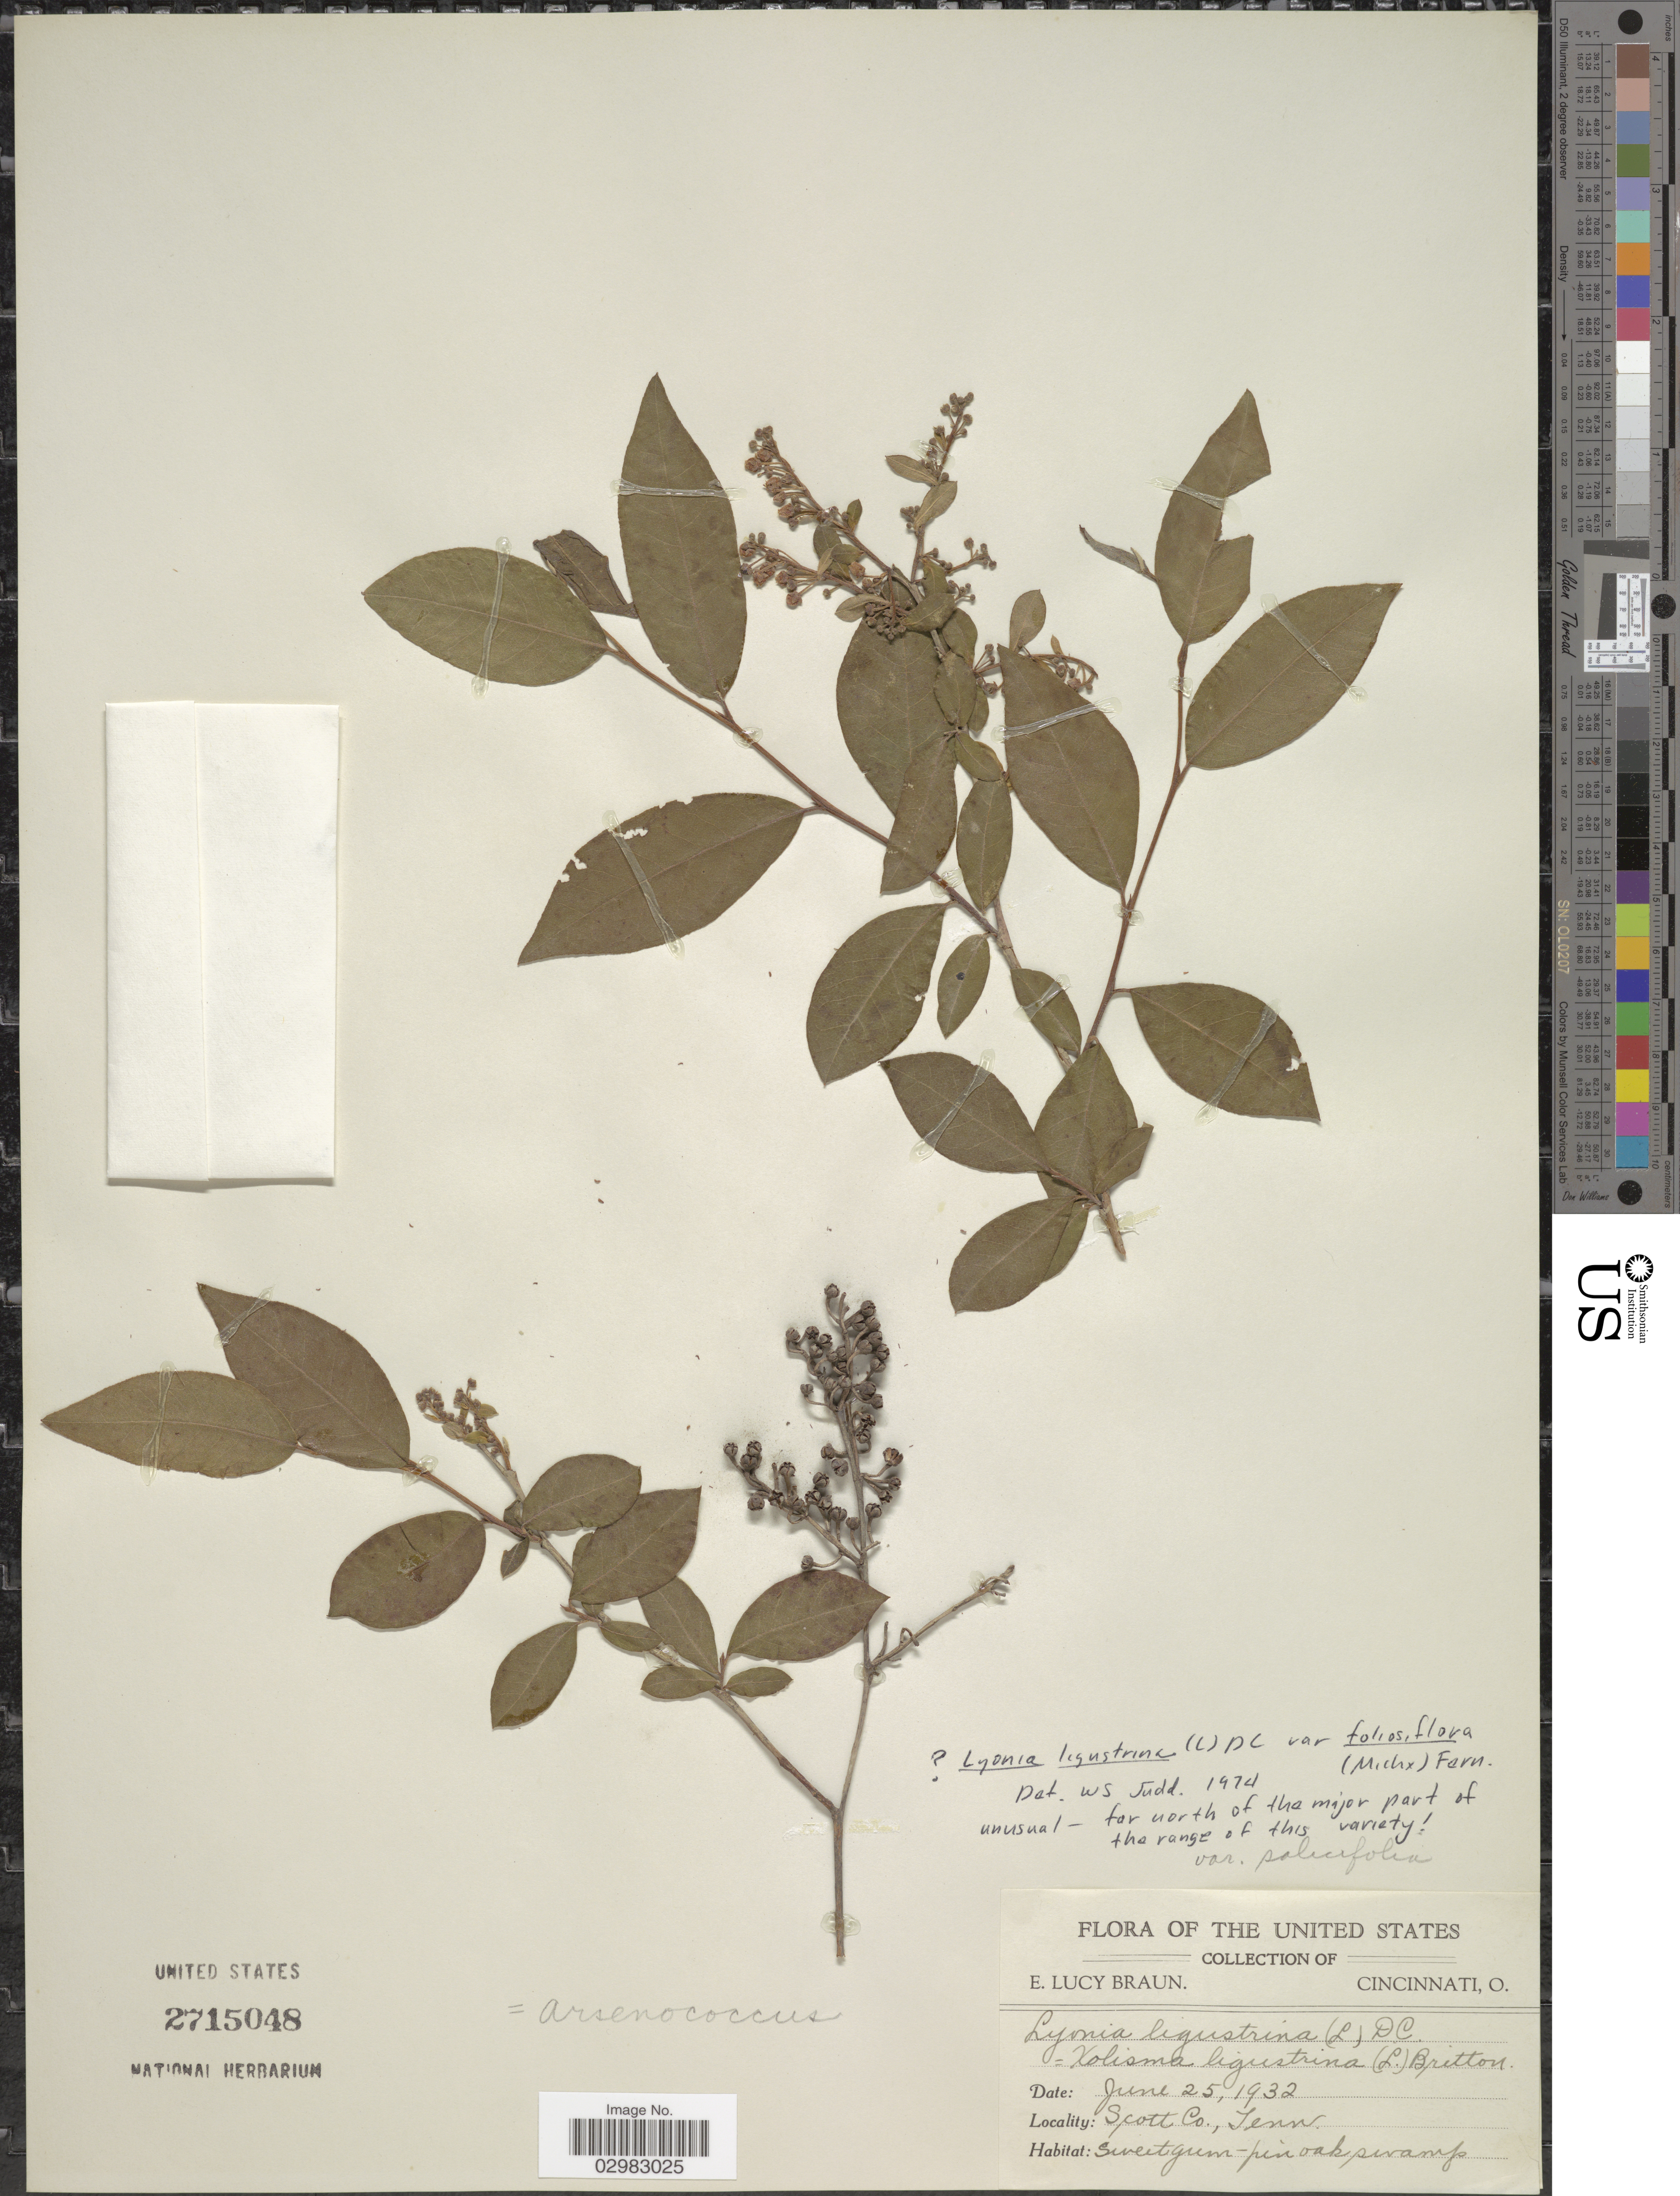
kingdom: Plantae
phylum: Tracheophyta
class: Magnoliopsida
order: Ericales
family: Ericaceae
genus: Lyonia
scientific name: Lyonia ligustrina var. ligustrina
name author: (L.) DC.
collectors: E. L. Braun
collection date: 1932-06-25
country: United States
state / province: Tennessee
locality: Scott Co., Sweetgum - pine oak swamp.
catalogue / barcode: US 2715048